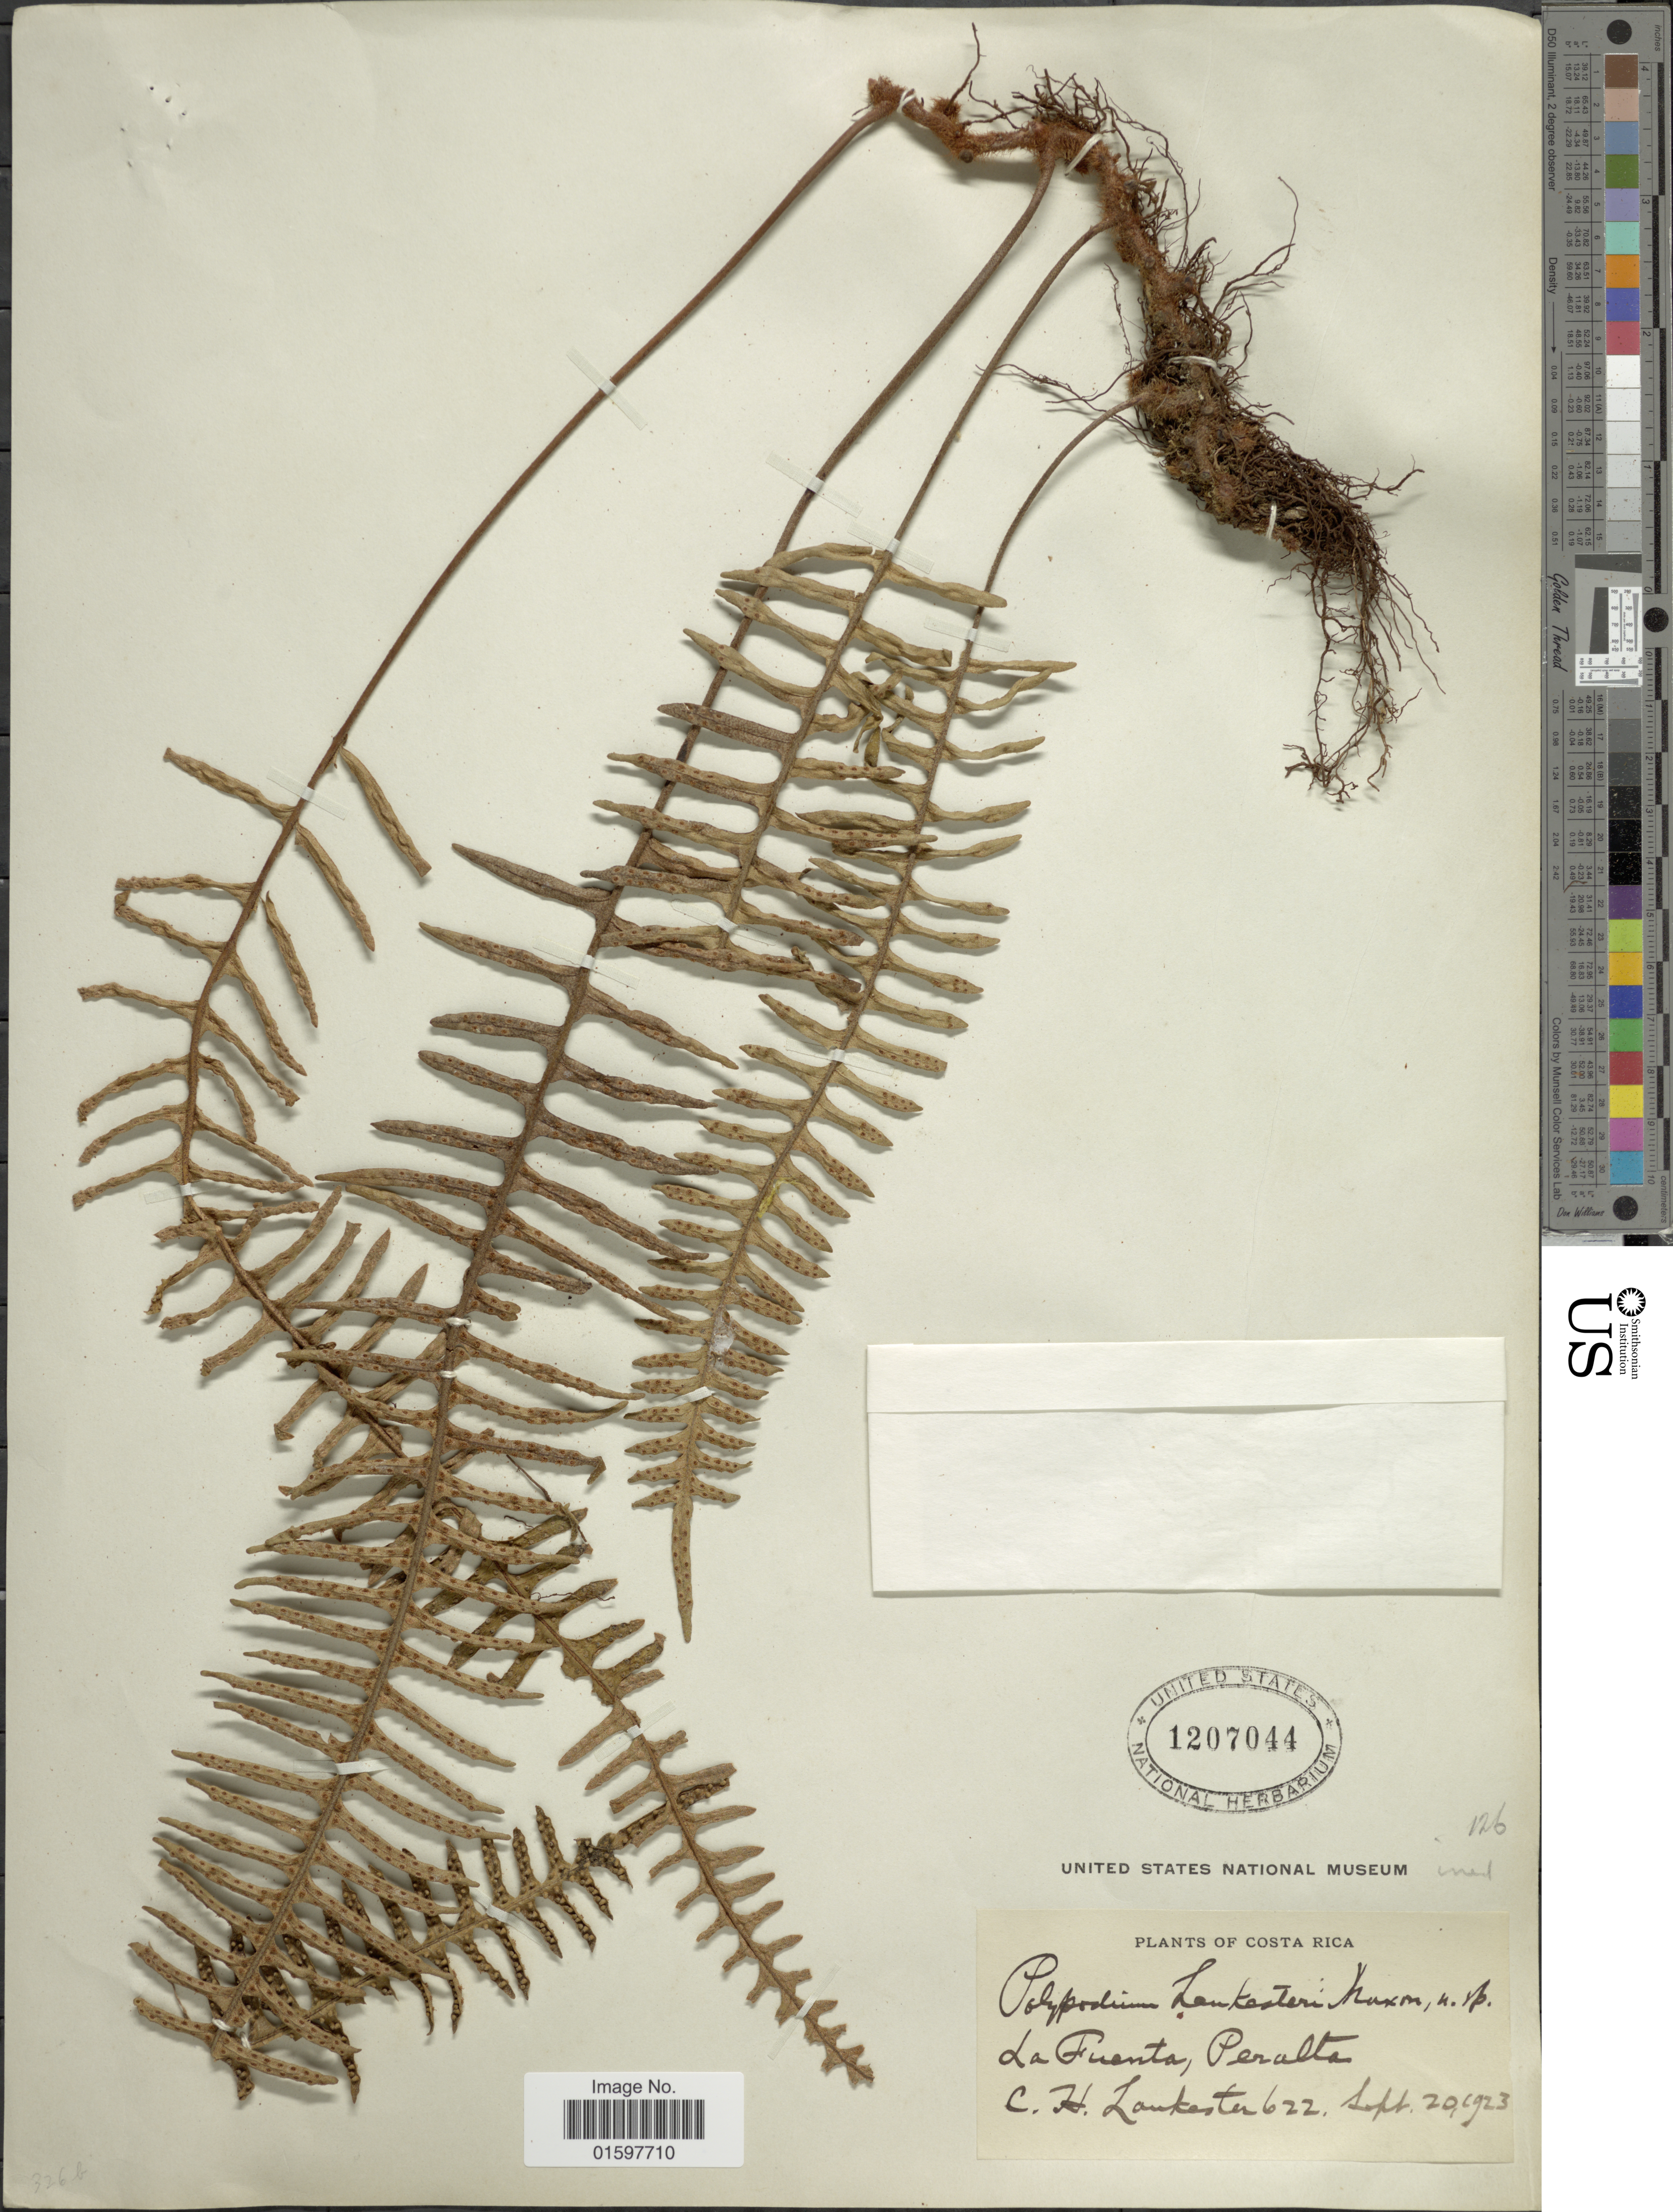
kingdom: Plantae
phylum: Tracheophyta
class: Polypodiopsida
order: Polypodiales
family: Polypodiaceae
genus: Pleopeltis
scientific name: Pleopeltis macrolepis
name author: (Maxon) A.R. Sm. & Tejero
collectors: C. H. Lankester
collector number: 622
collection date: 1923-09-20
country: Costa Rica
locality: La Fuenta, Peralta.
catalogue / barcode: US 1207044